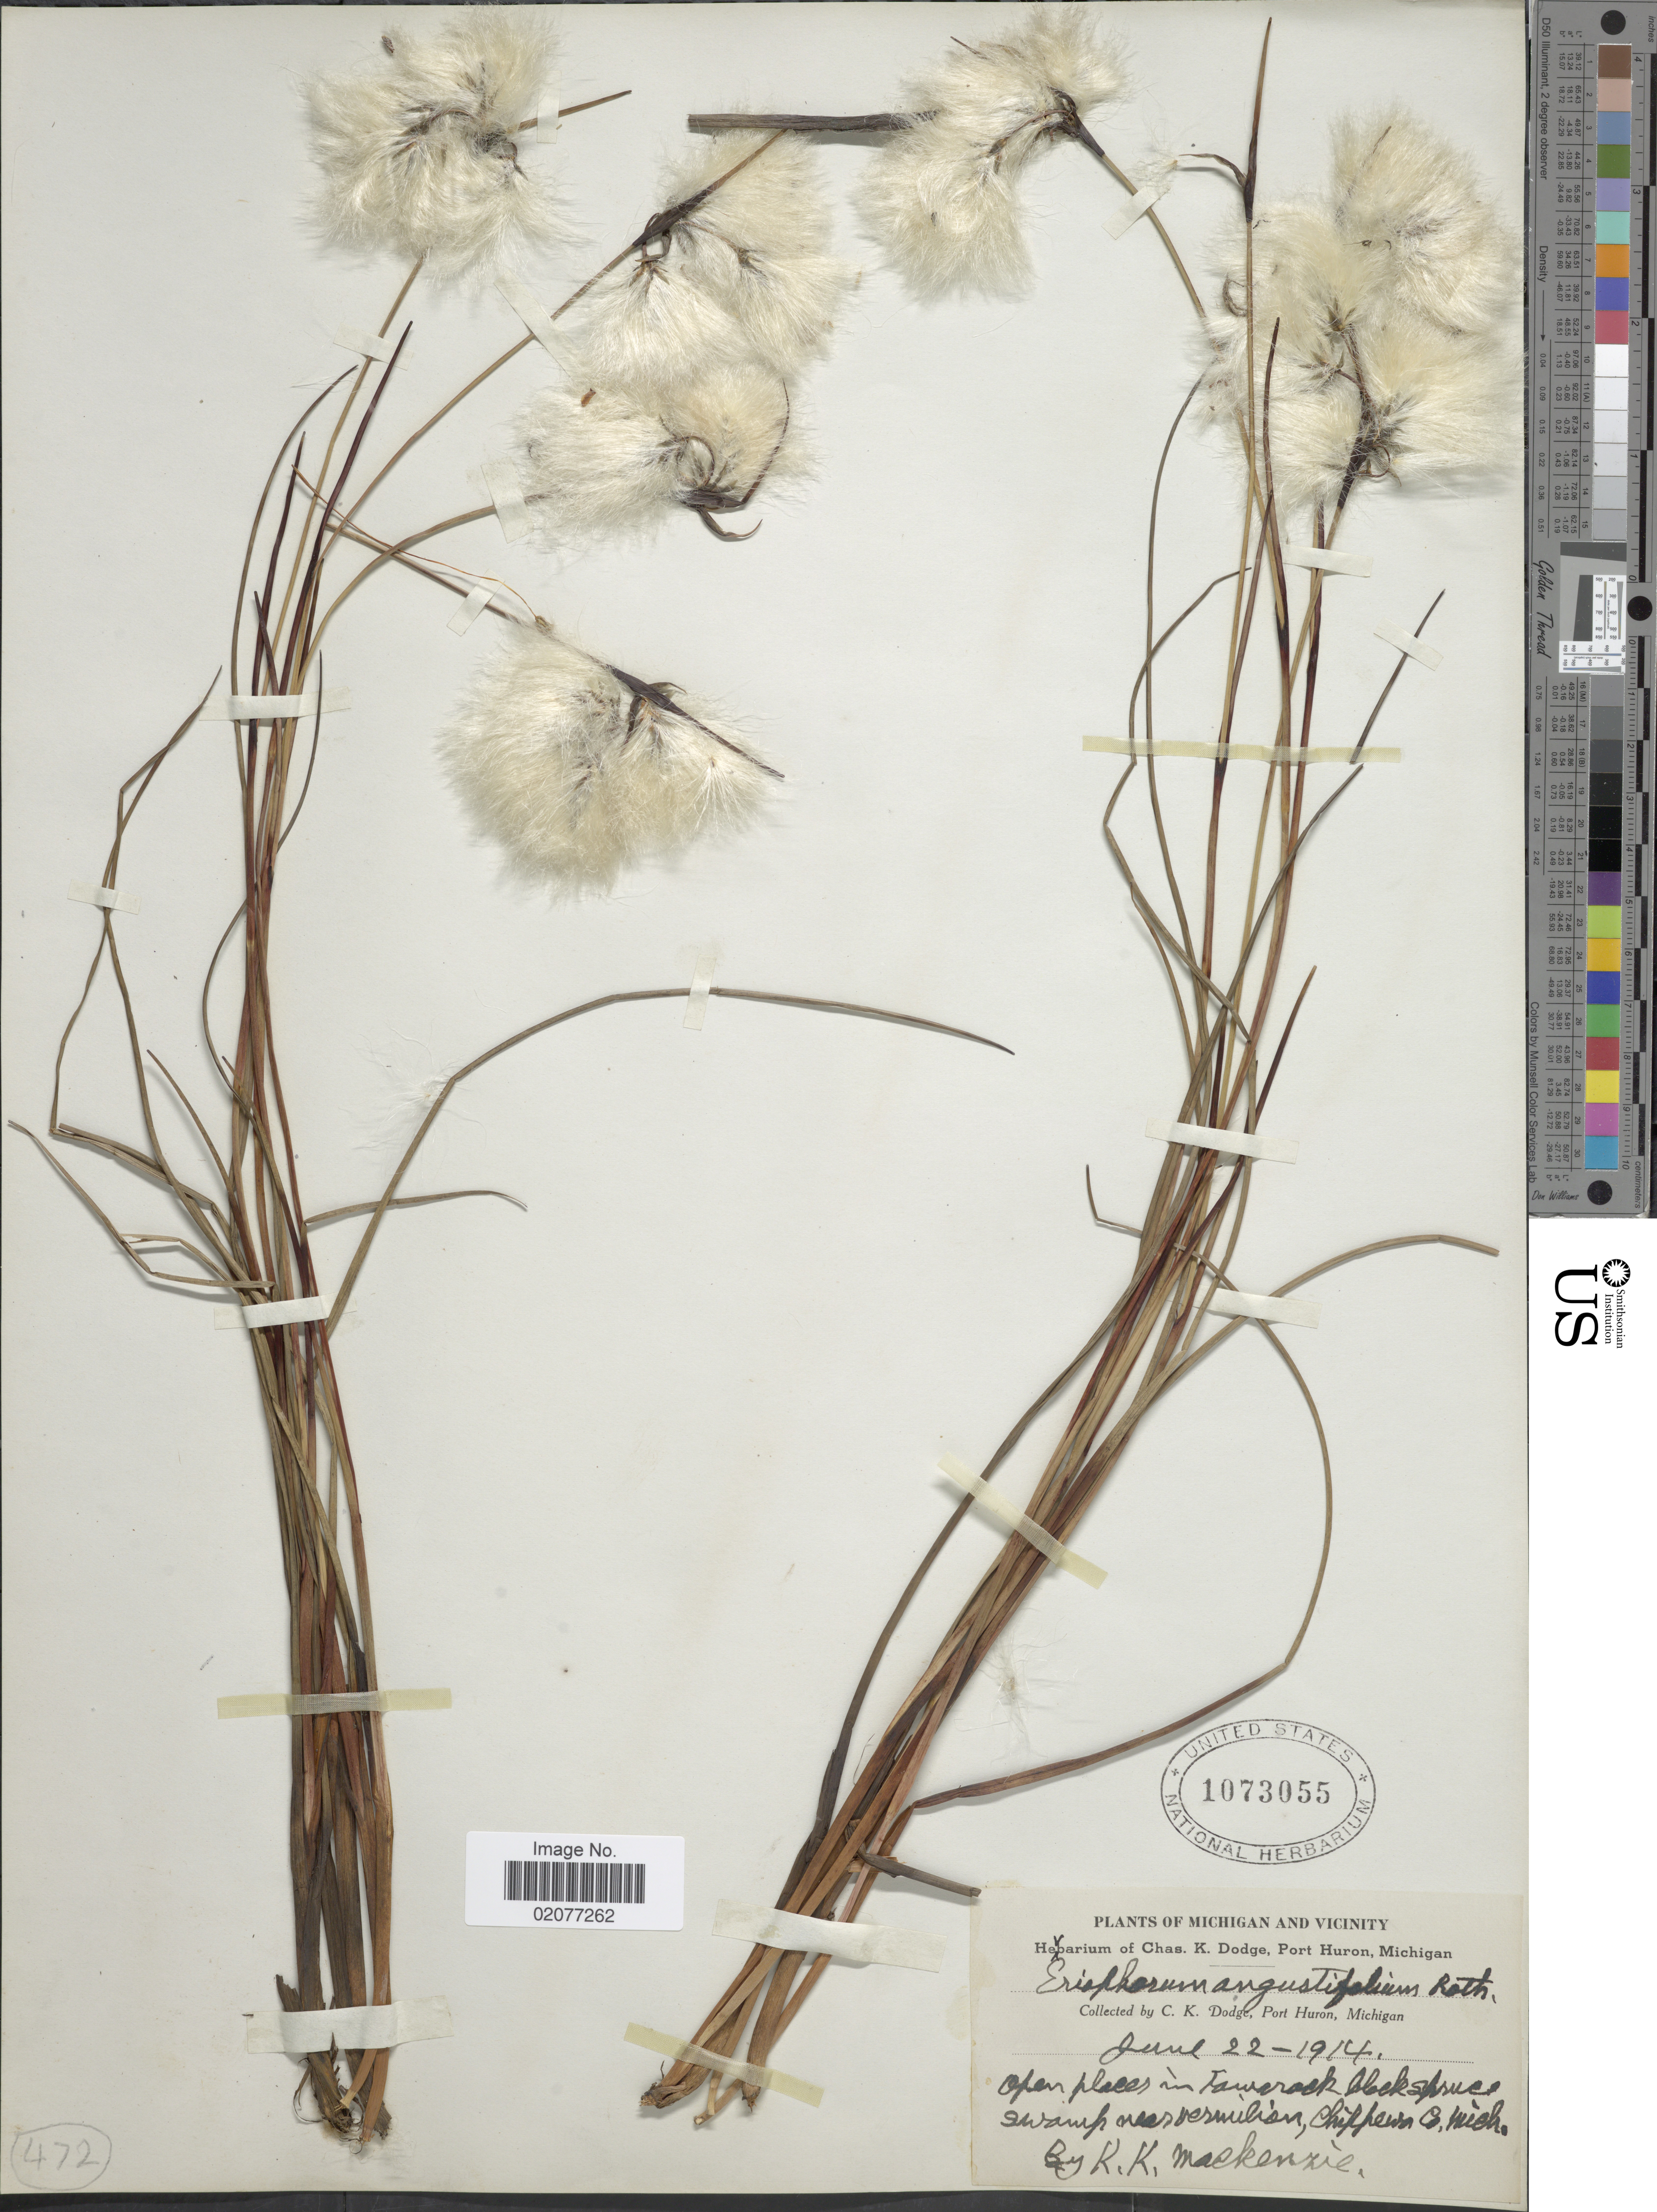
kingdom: Plantae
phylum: Tracheophyta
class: Liliopsida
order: Poales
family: Cyperaceae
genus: Eriophorum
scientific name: Eriophorum angustifolium subsp. angustifolium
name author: Honck.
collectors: C. Dodge & K. K. Mackenzie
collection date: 1914-06-22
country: United States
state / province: Michigan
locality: Michigan and Vicinity. Open places on Tamarack black spruce swamp near Vermilion, Chippewa Co. Mich.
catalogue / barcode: US 1073055